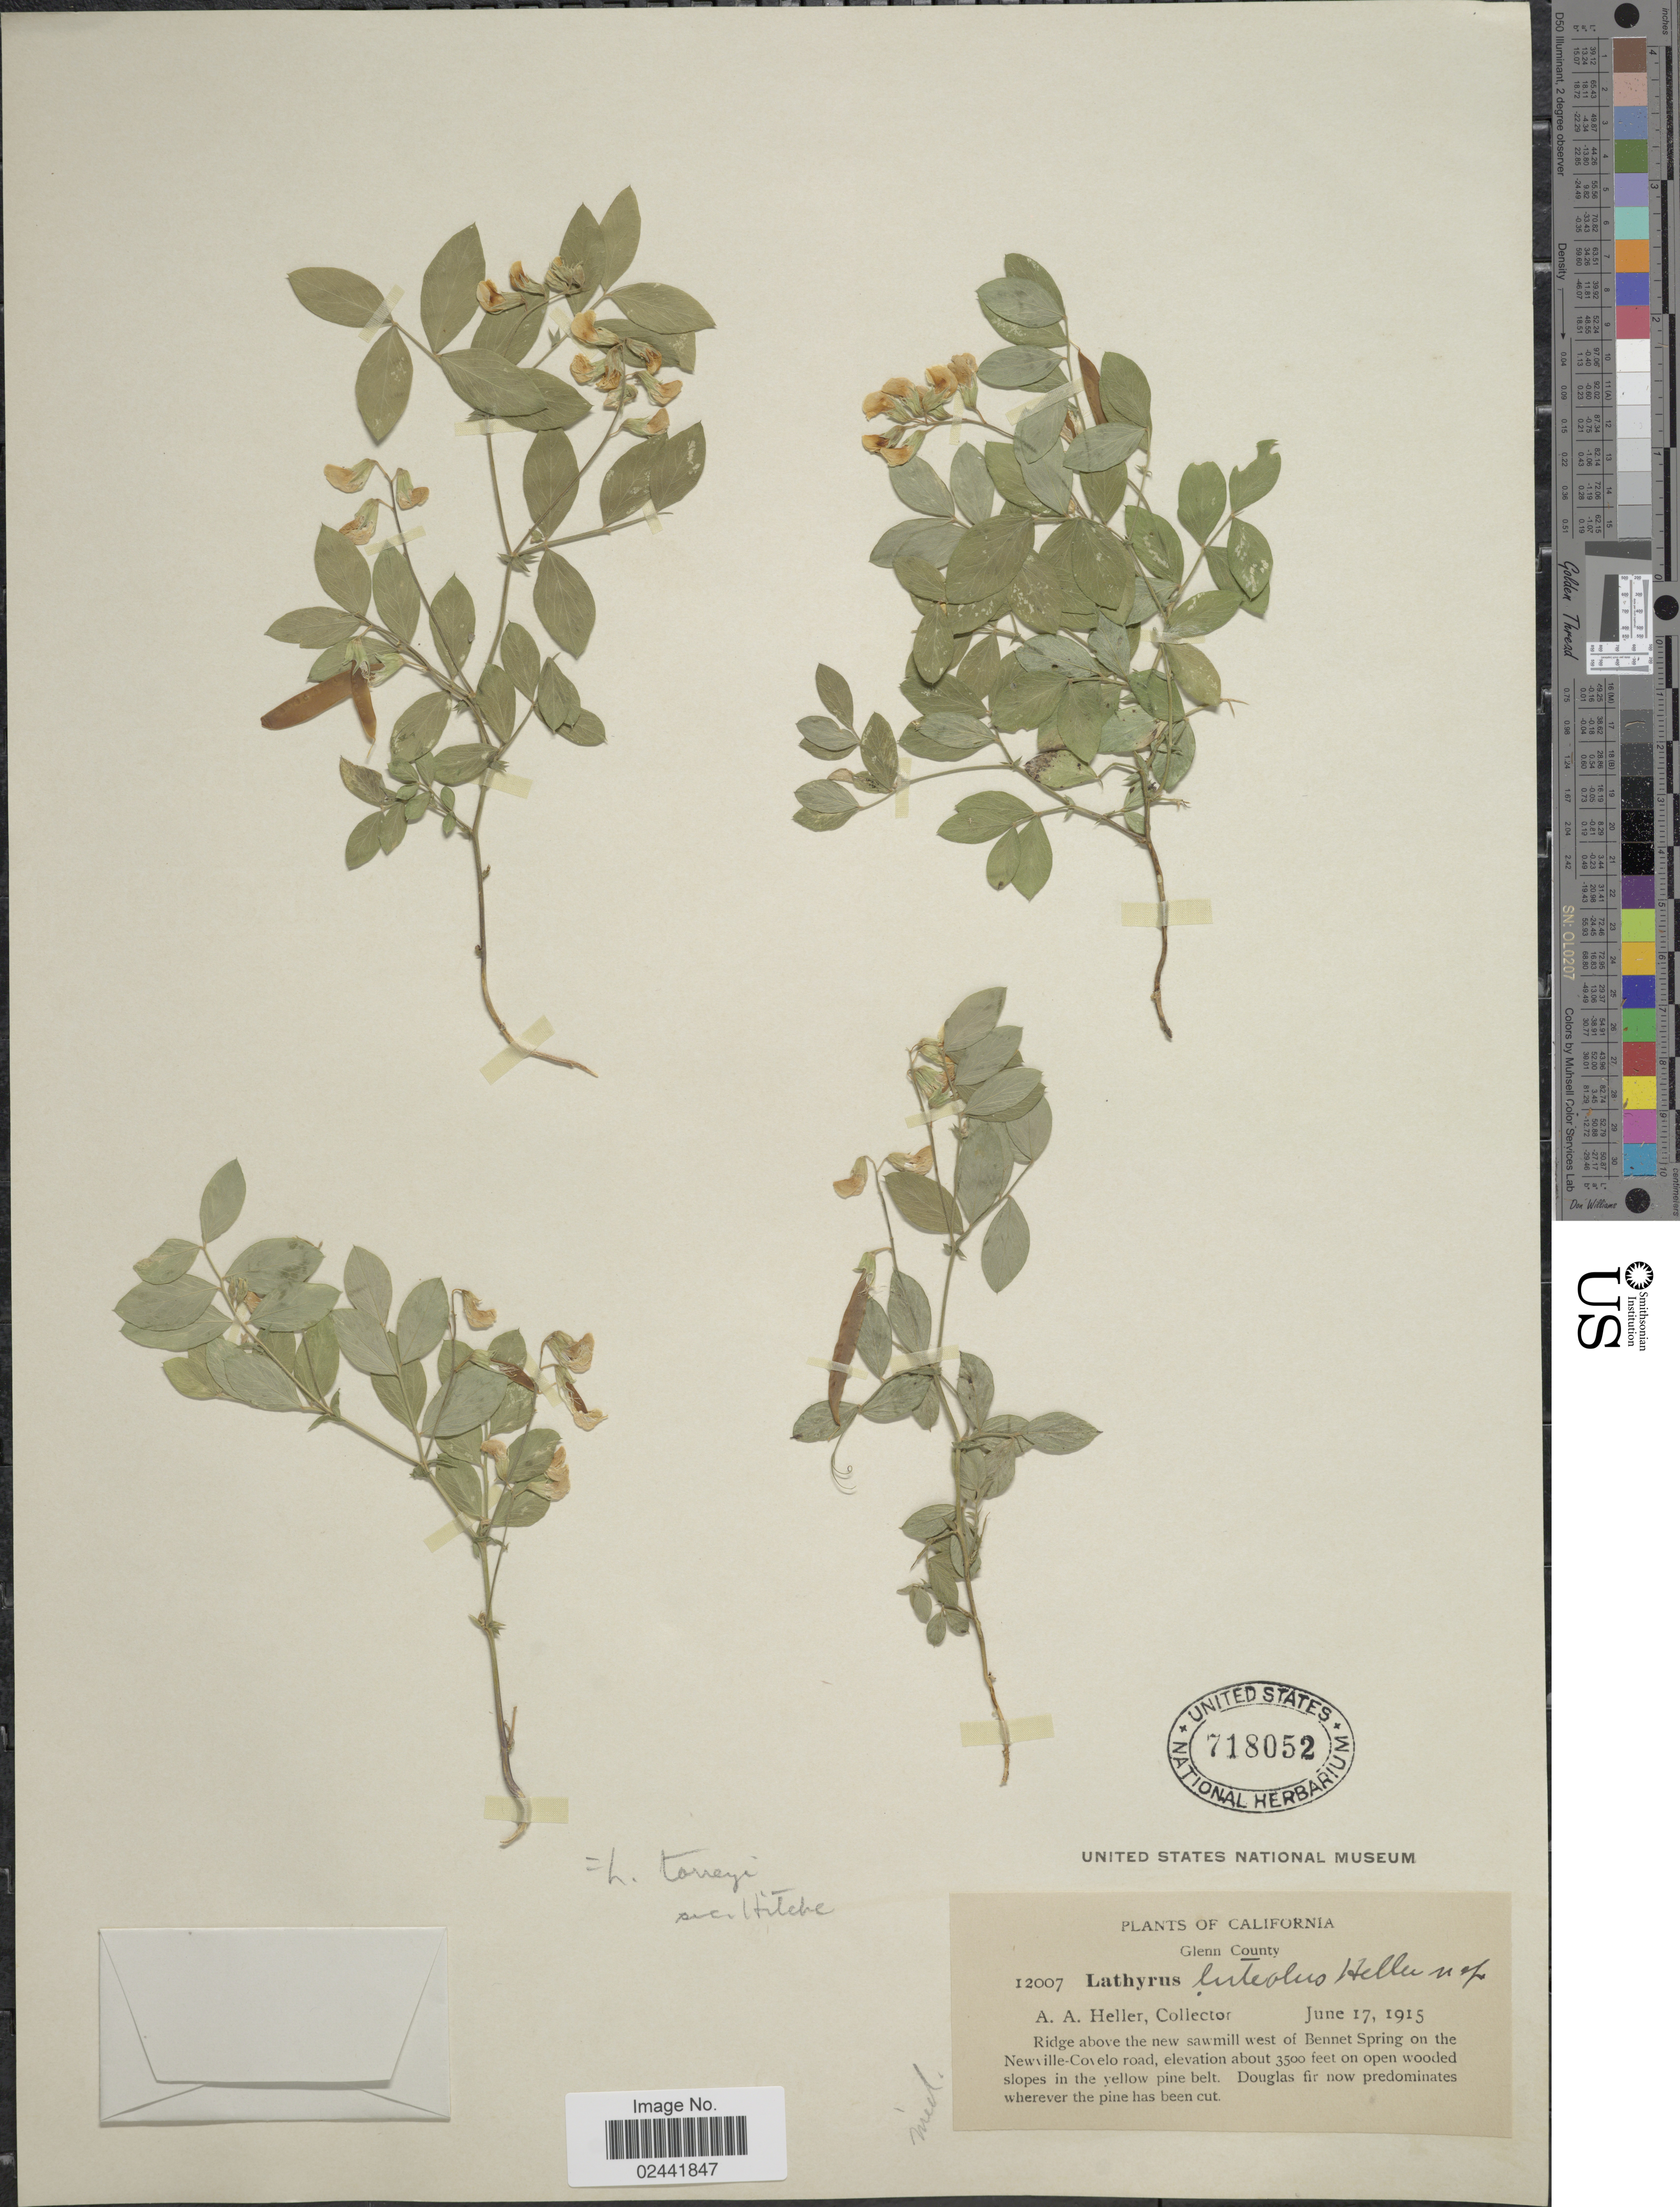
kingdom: Plantae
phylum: Tracheophyta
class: Magnoliopsida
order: Fabales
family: Fabaceae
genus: Lathyrus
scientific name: Lathyrus torreyi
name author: A. Gray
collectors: A. A. Heller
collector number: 12007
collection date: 1915-06-17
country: United States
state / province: California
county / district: Glenn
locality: Glenn County. Ridge above the new sawmill west of Bennet Spring on the Newville-Covelo road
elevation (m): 1067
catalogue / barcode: US 718052